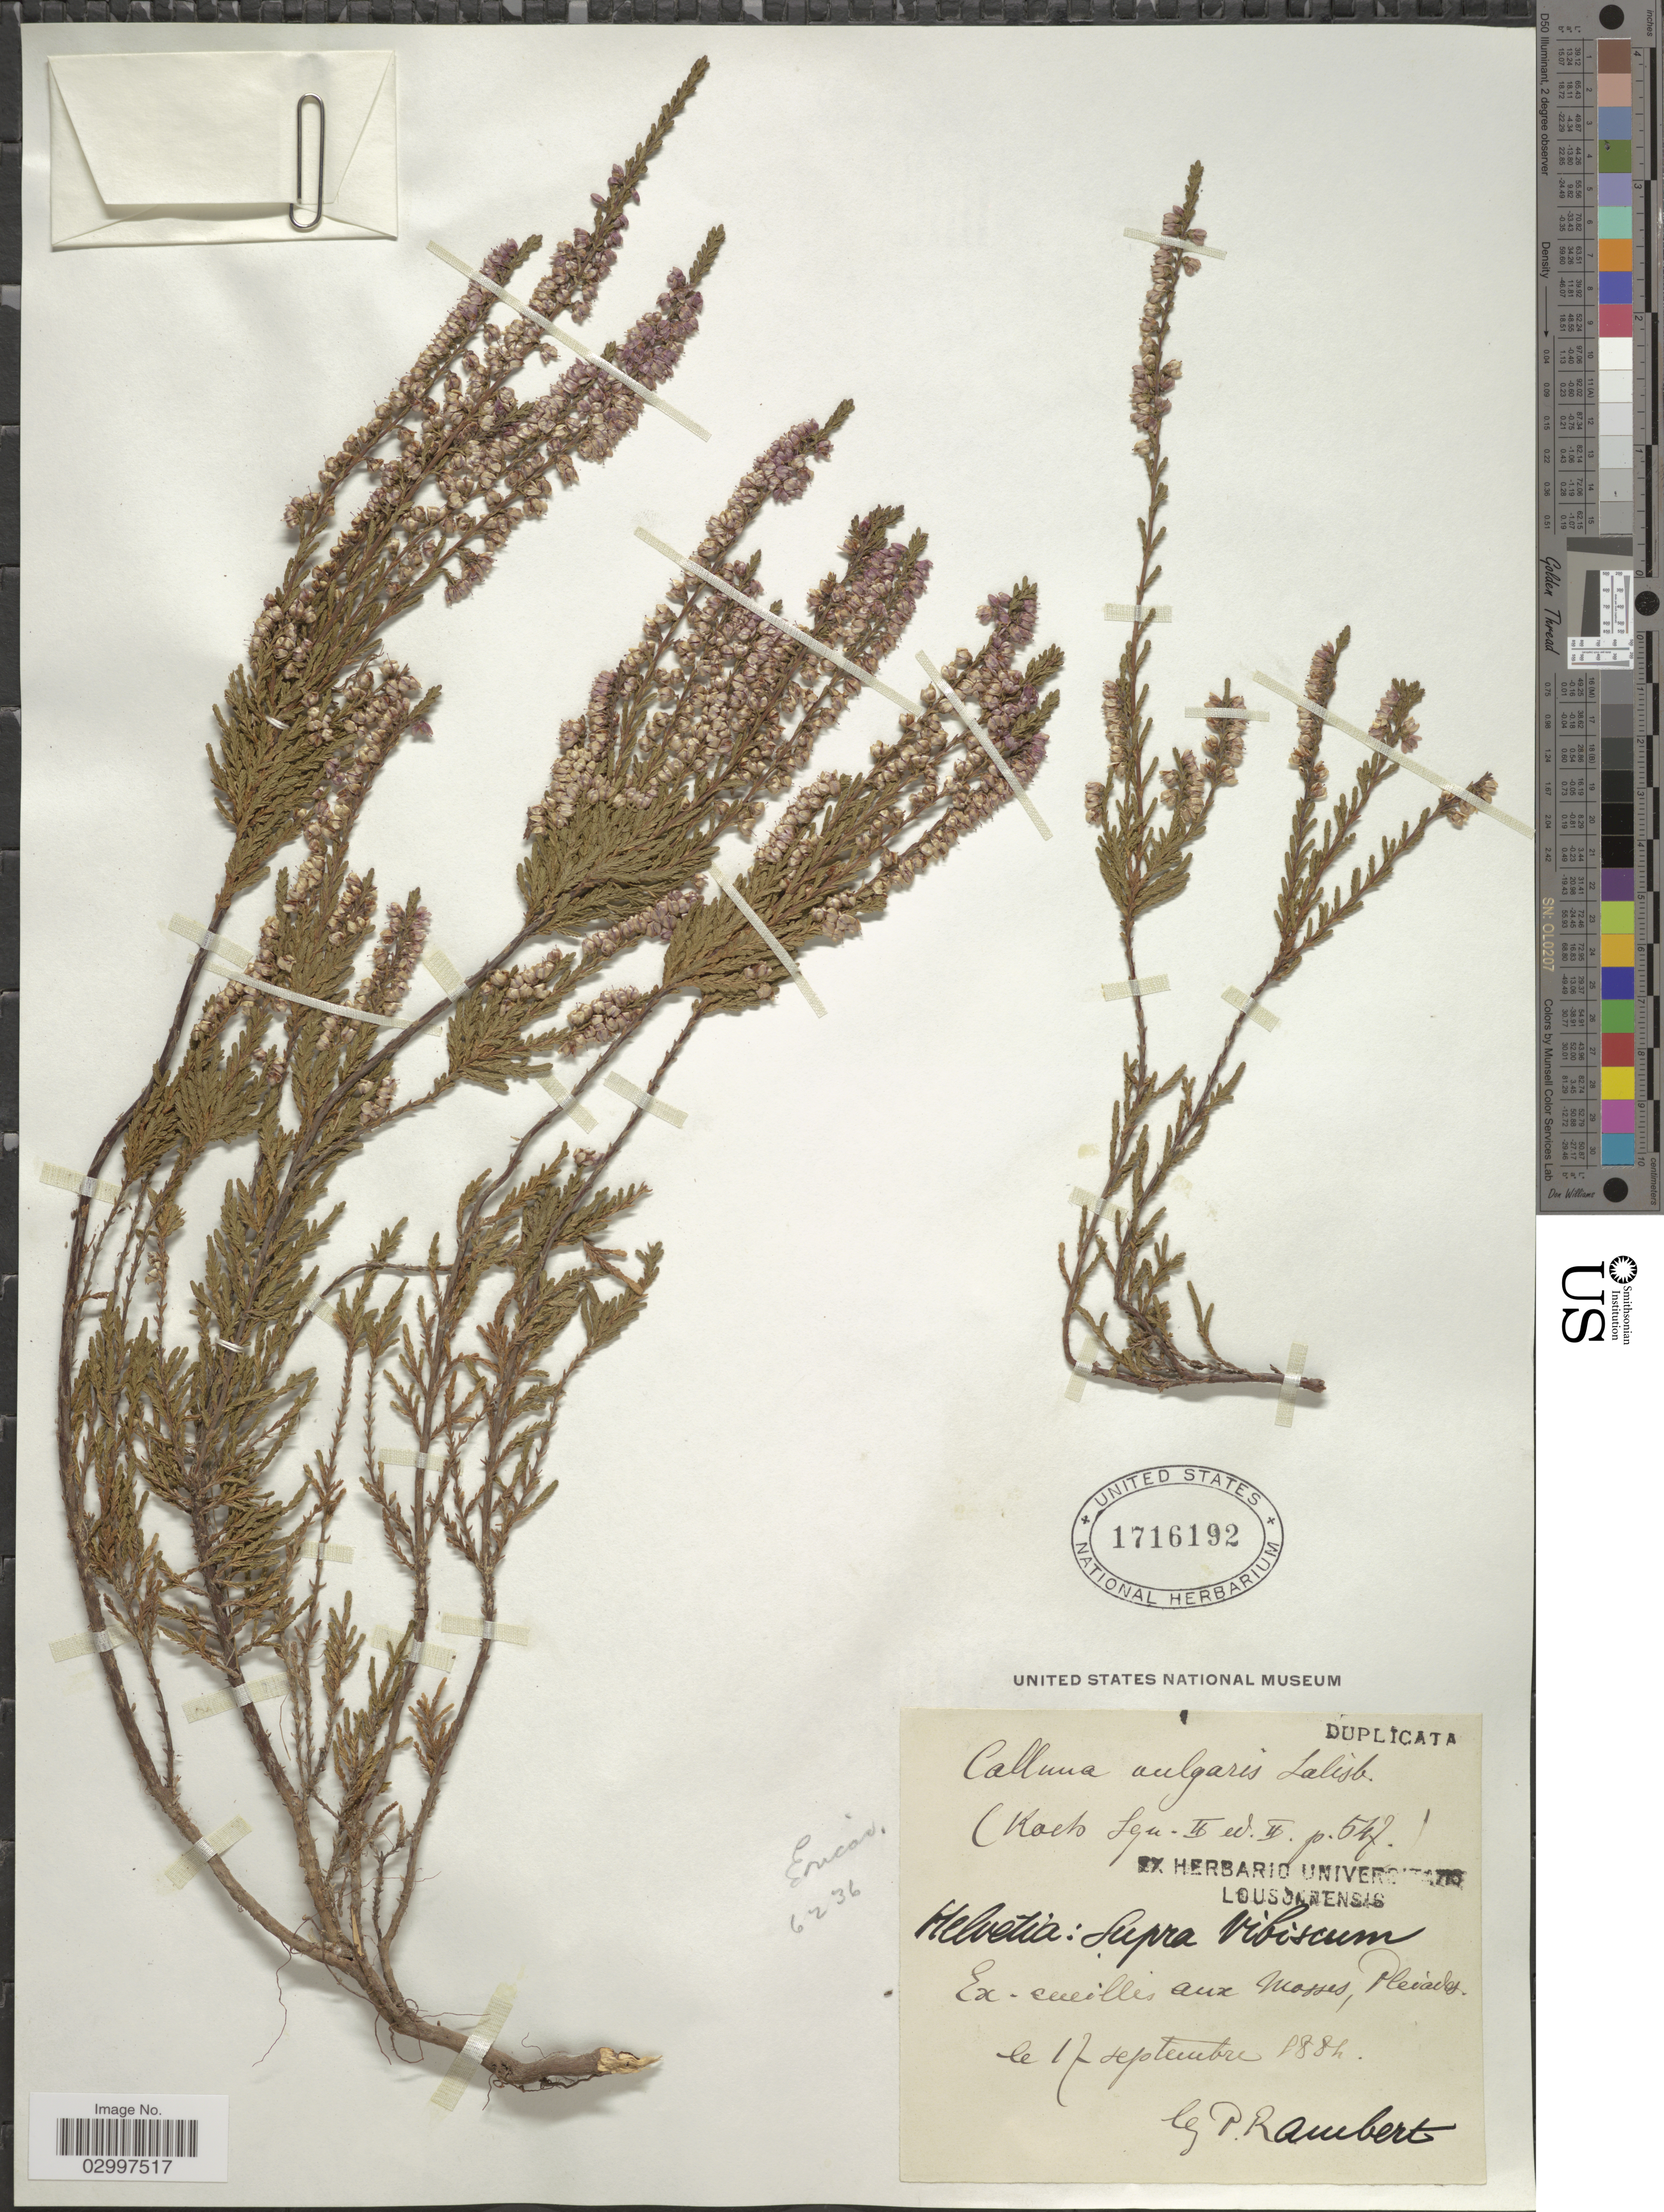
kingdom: Plantae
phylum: Tracheophyta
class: Magnoliopsida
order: Ericales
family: Ericaceae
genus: Calluna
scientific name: Calluna vulgaris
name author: (L.) Hull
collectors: P. Rambert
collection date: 1884-09-17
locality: Ex-cueilles aux Mosses, Pleiades. [interpreted]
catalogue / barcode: US 1716192